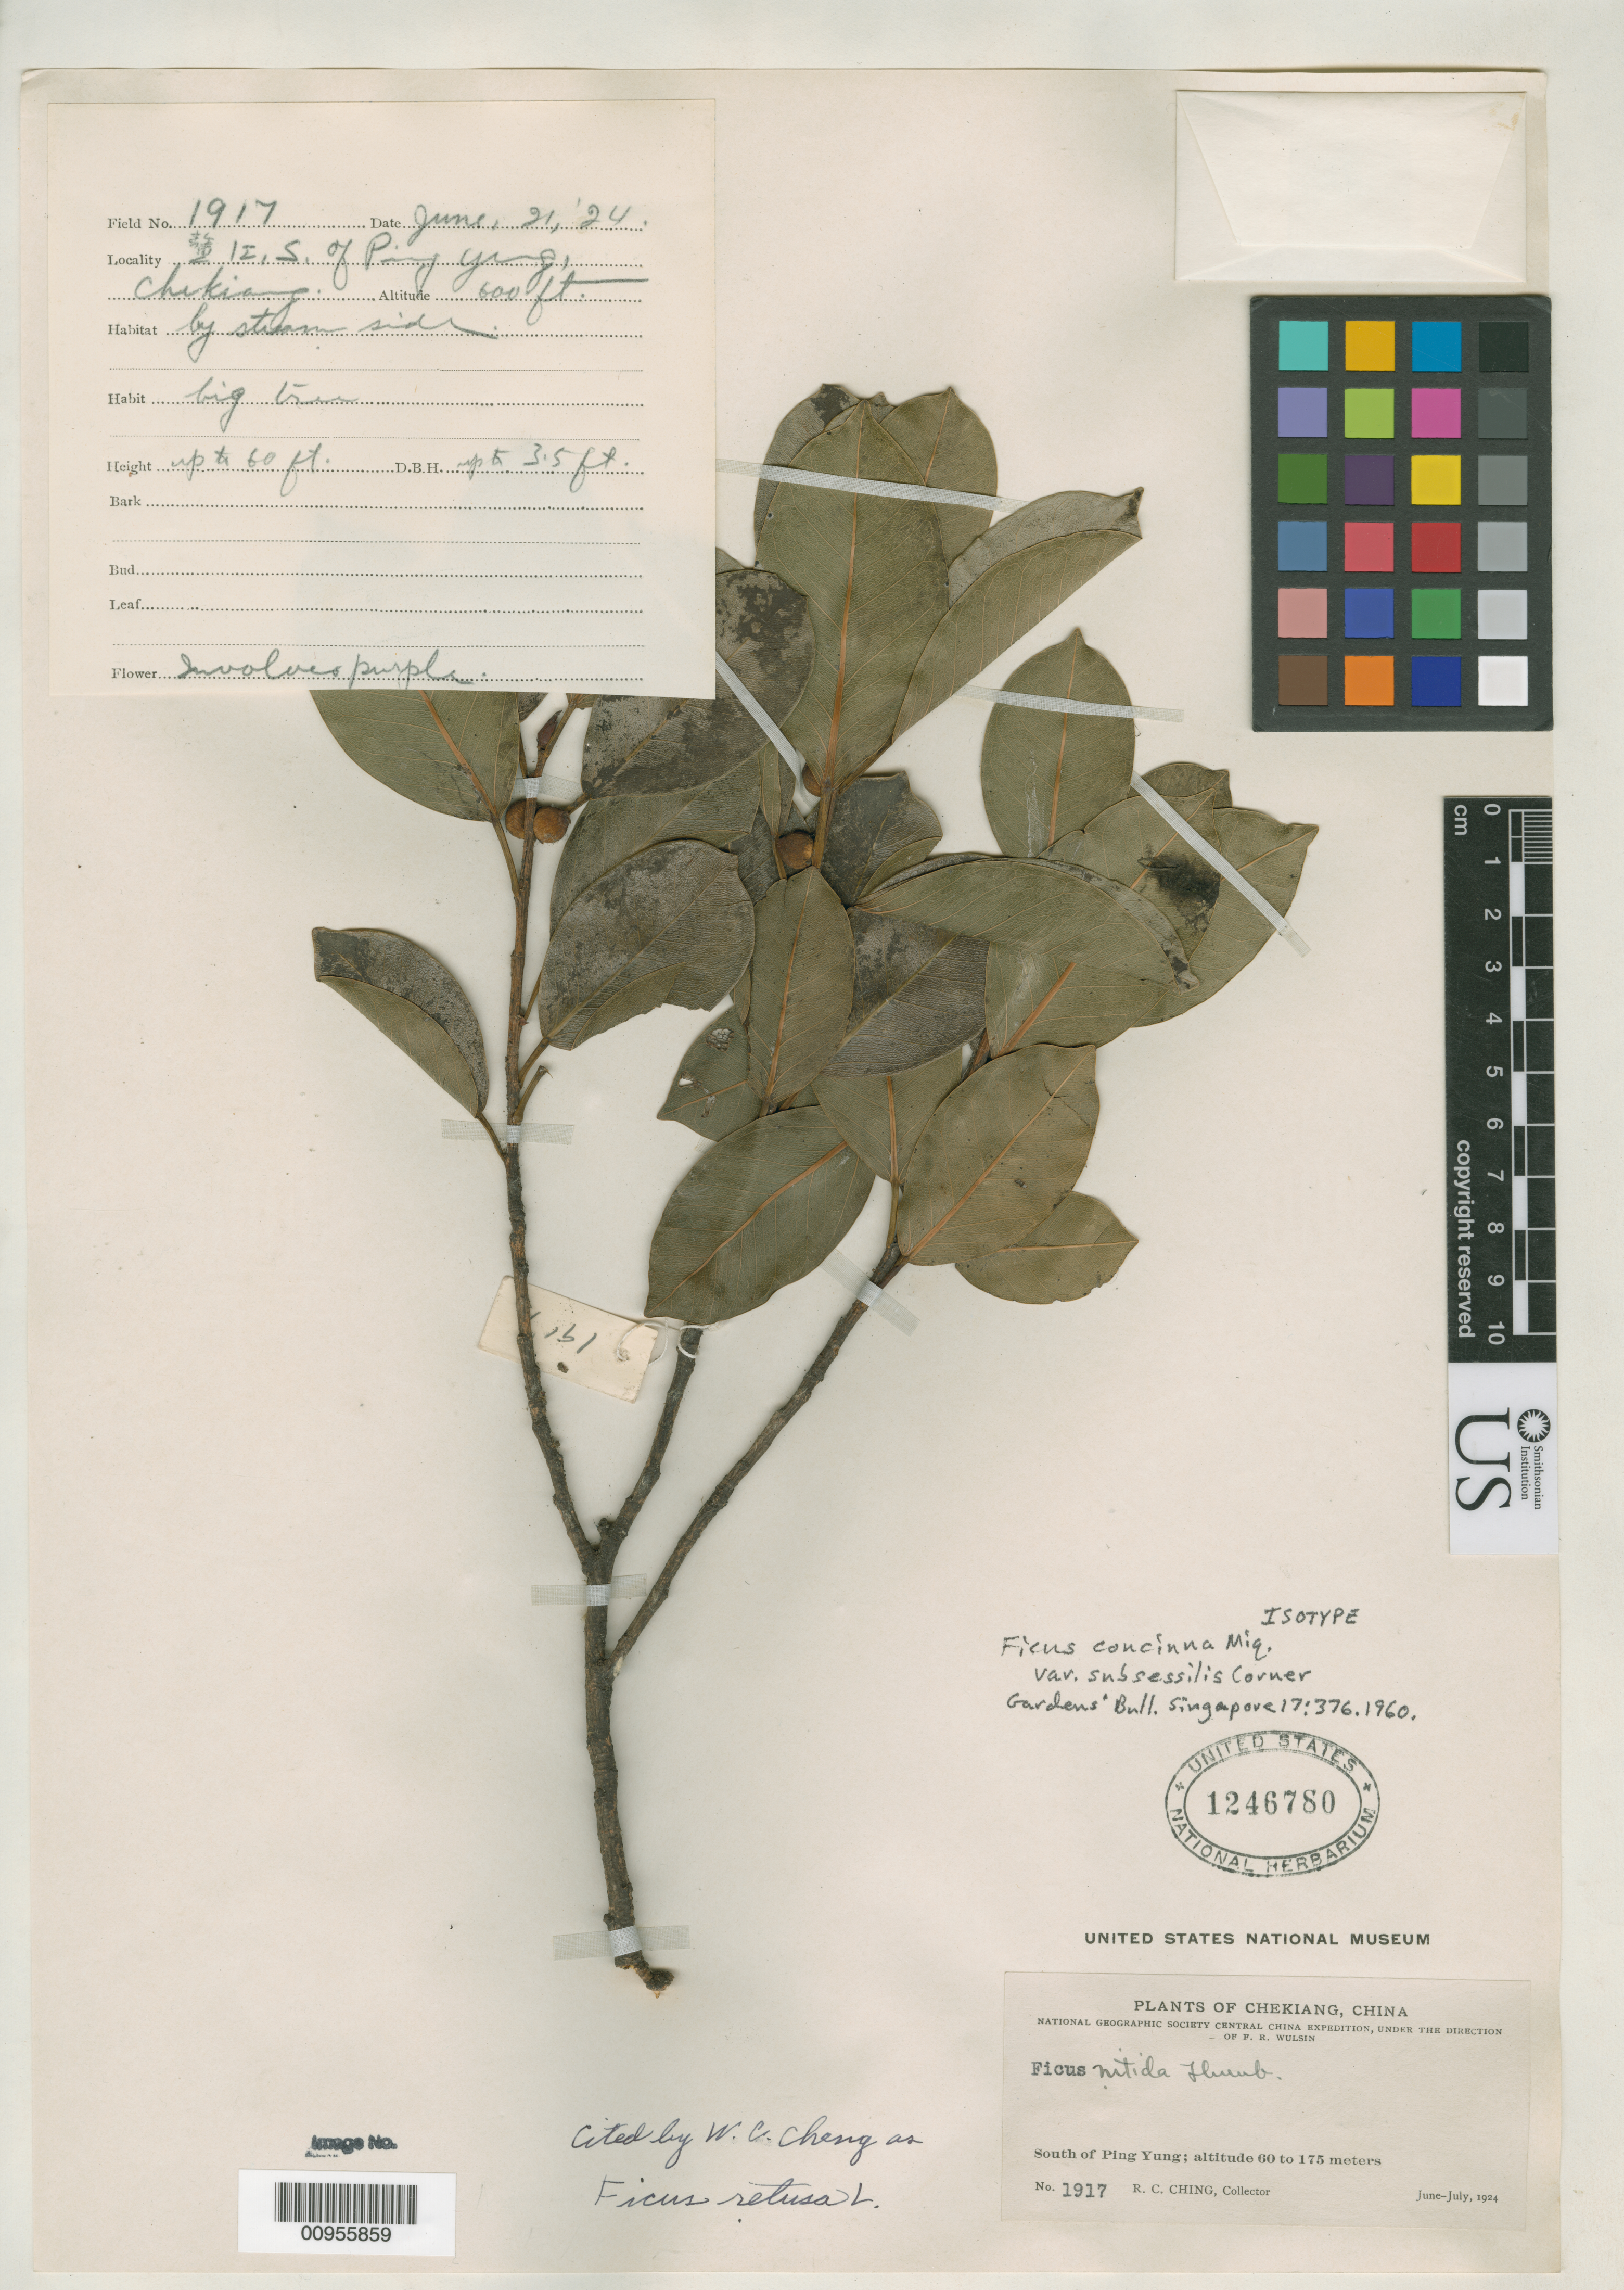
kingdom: Plantae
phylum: Tracheophyta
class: Magnoliopsida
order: Rosales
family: Moraceae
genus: Ficus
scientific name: Ficus concinna var. subsessilis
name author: Corner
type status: Isotype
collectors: R. C. Ching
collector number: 1917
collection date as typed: Jun 1924 to -- Jul 1924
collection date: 1924-06/1924-07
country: China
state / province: Zhejiang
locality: Chekiang, China. South of Ping Yung.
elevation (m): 60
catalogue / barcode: US 1246780